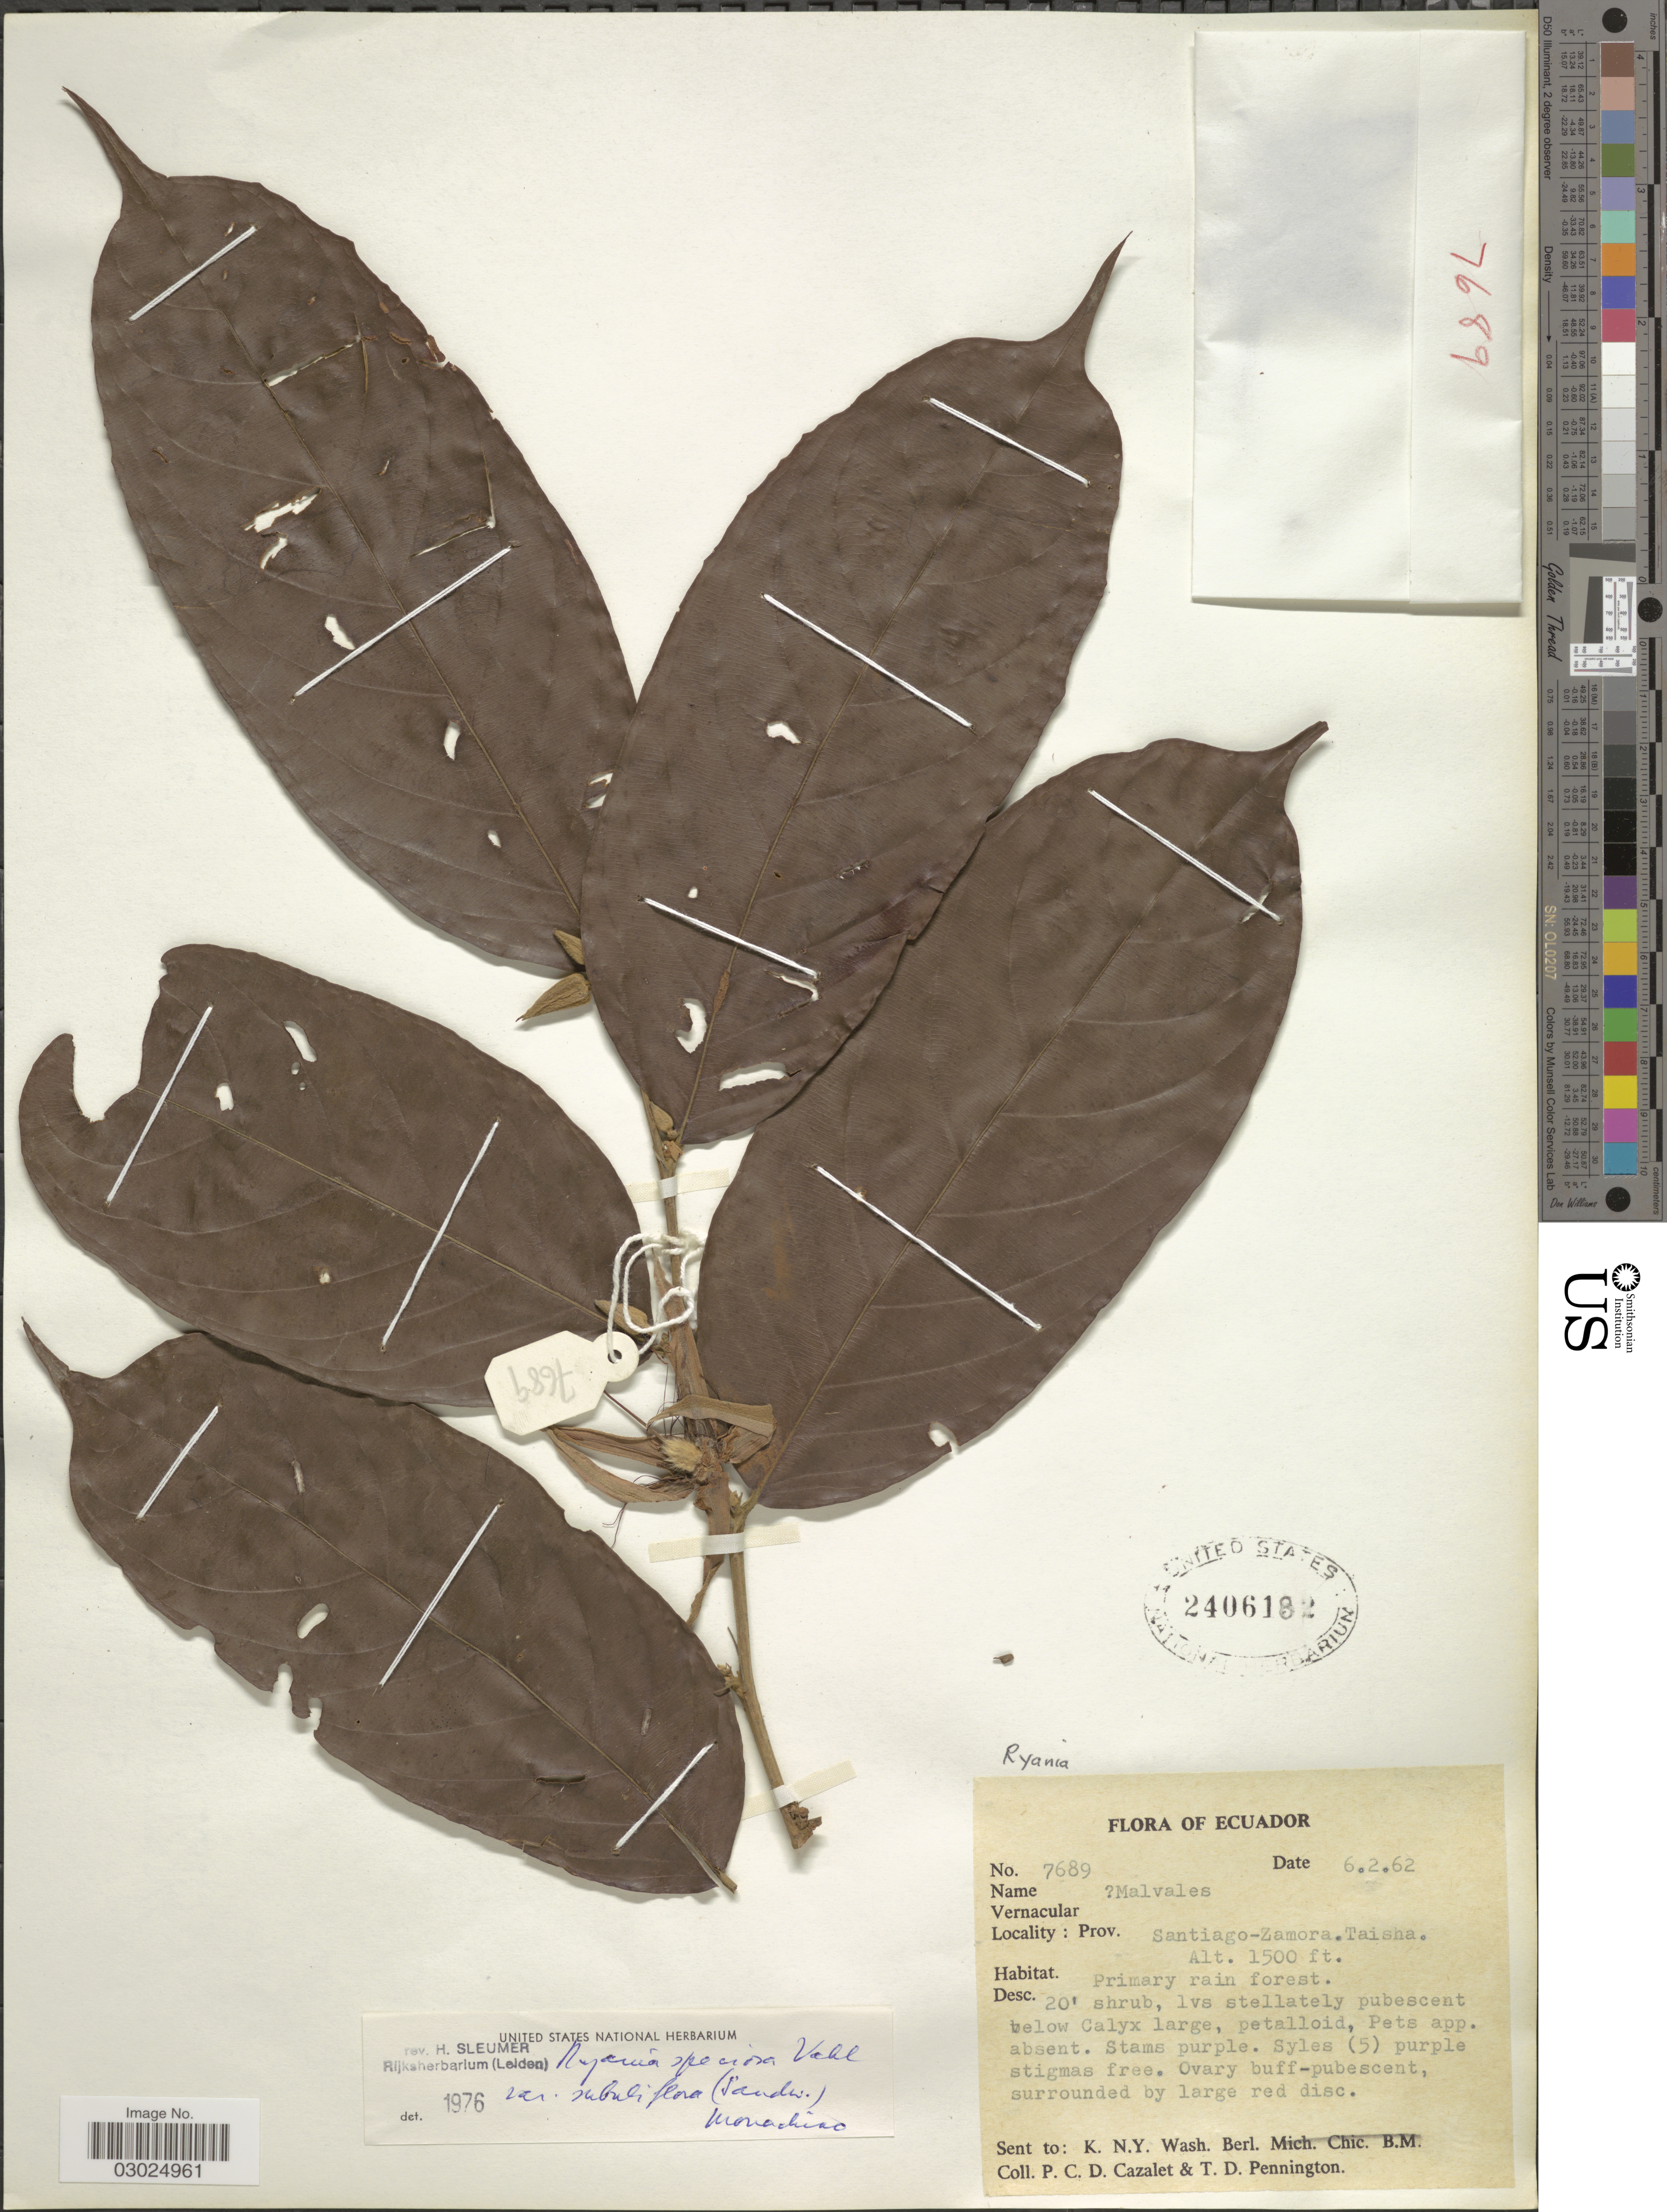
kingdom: Plantae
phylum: Tracheophyta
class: Magnoliopsida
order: Malpighiales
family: Salicaceae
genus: Ryania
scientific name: Ryania speciosa var. subuliflora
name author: (Sandwith) Monach.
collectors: P. C. D. Cazalet & T. D. Pennington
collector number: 7689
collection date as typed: Transcribed d/m/y: 6/2/62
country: Ecuador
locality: Prov. Santiago-Zamora. Taisha.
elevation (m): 457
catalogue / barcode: US 2406182